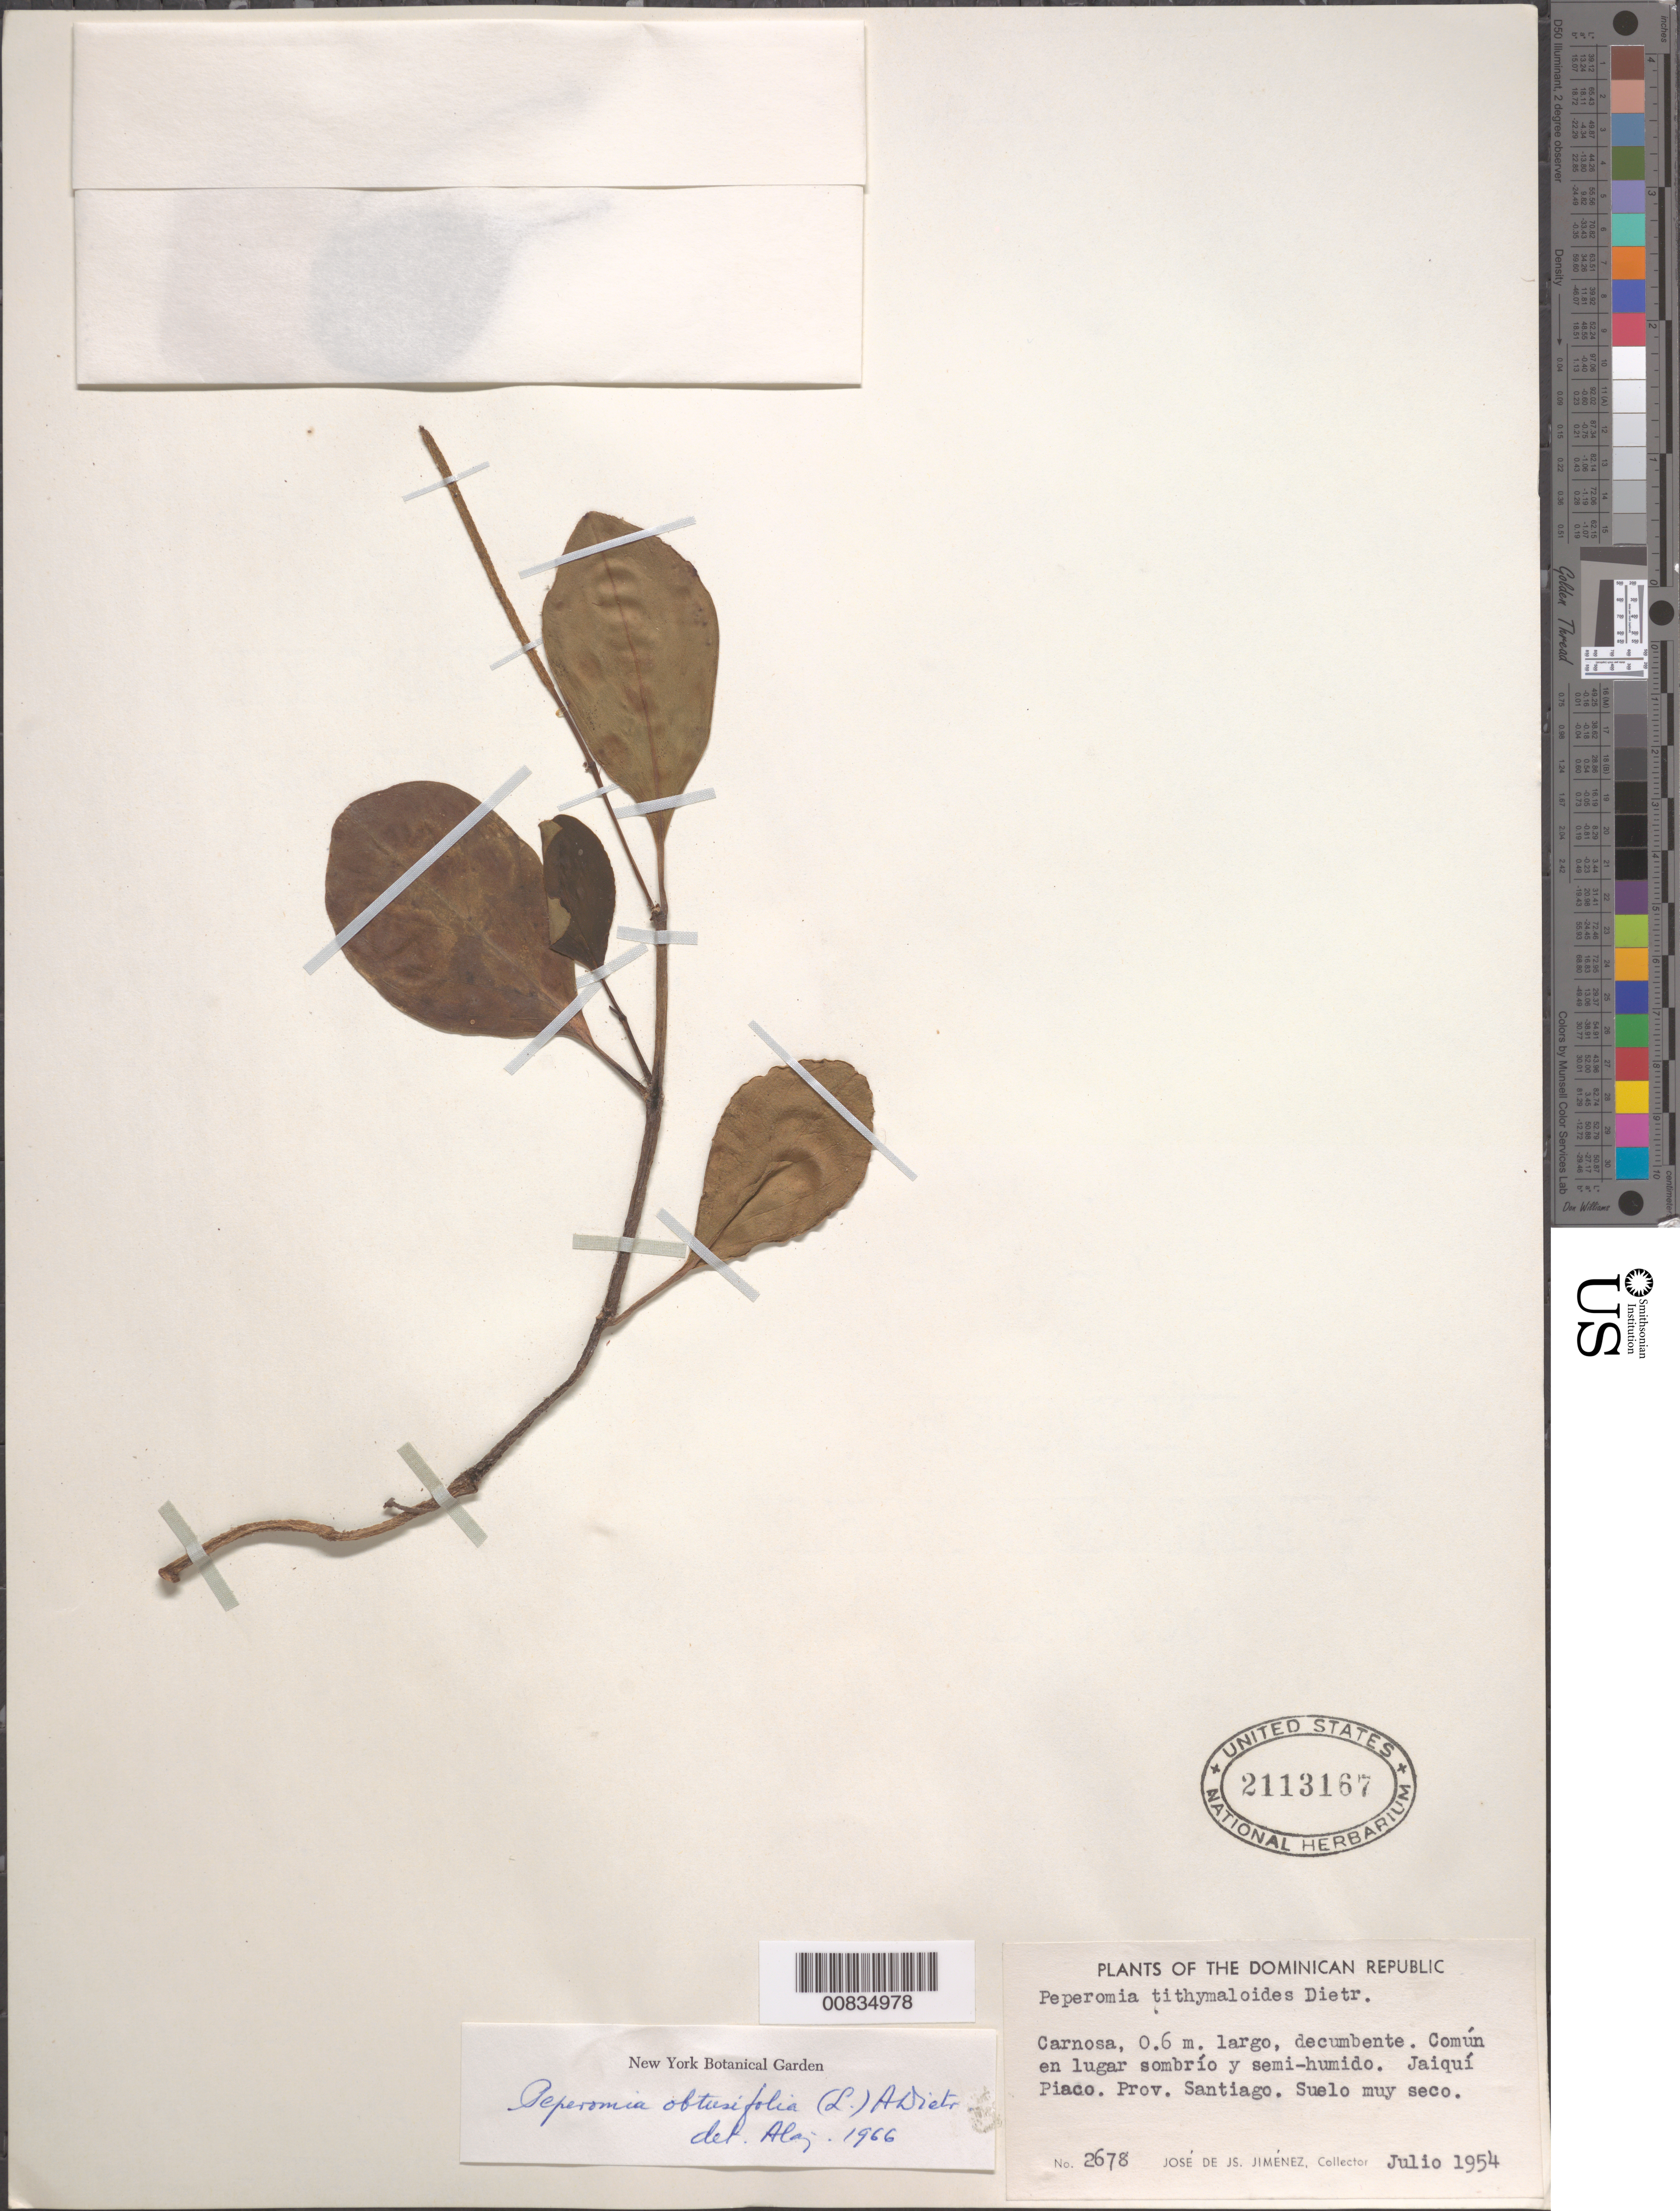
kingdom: Plantae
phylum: Tracheophyta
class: Magnoliopsida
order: Piperales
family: Piperaceae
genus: Peperomia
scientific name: Peperomia obtusifolia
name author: (L.) A. Dietr.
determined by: Liogier, Alain H.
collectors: J. J. Jiménez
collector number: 2678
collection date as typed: Jul 1954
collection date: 1954-07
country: Dominican Republic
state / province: Santiago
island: Hispaniola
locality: Jaiquí Piaco.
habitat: En lugar sombrío y semi-húmedo. Suelo muy seco (?)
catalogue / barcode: US 2113167